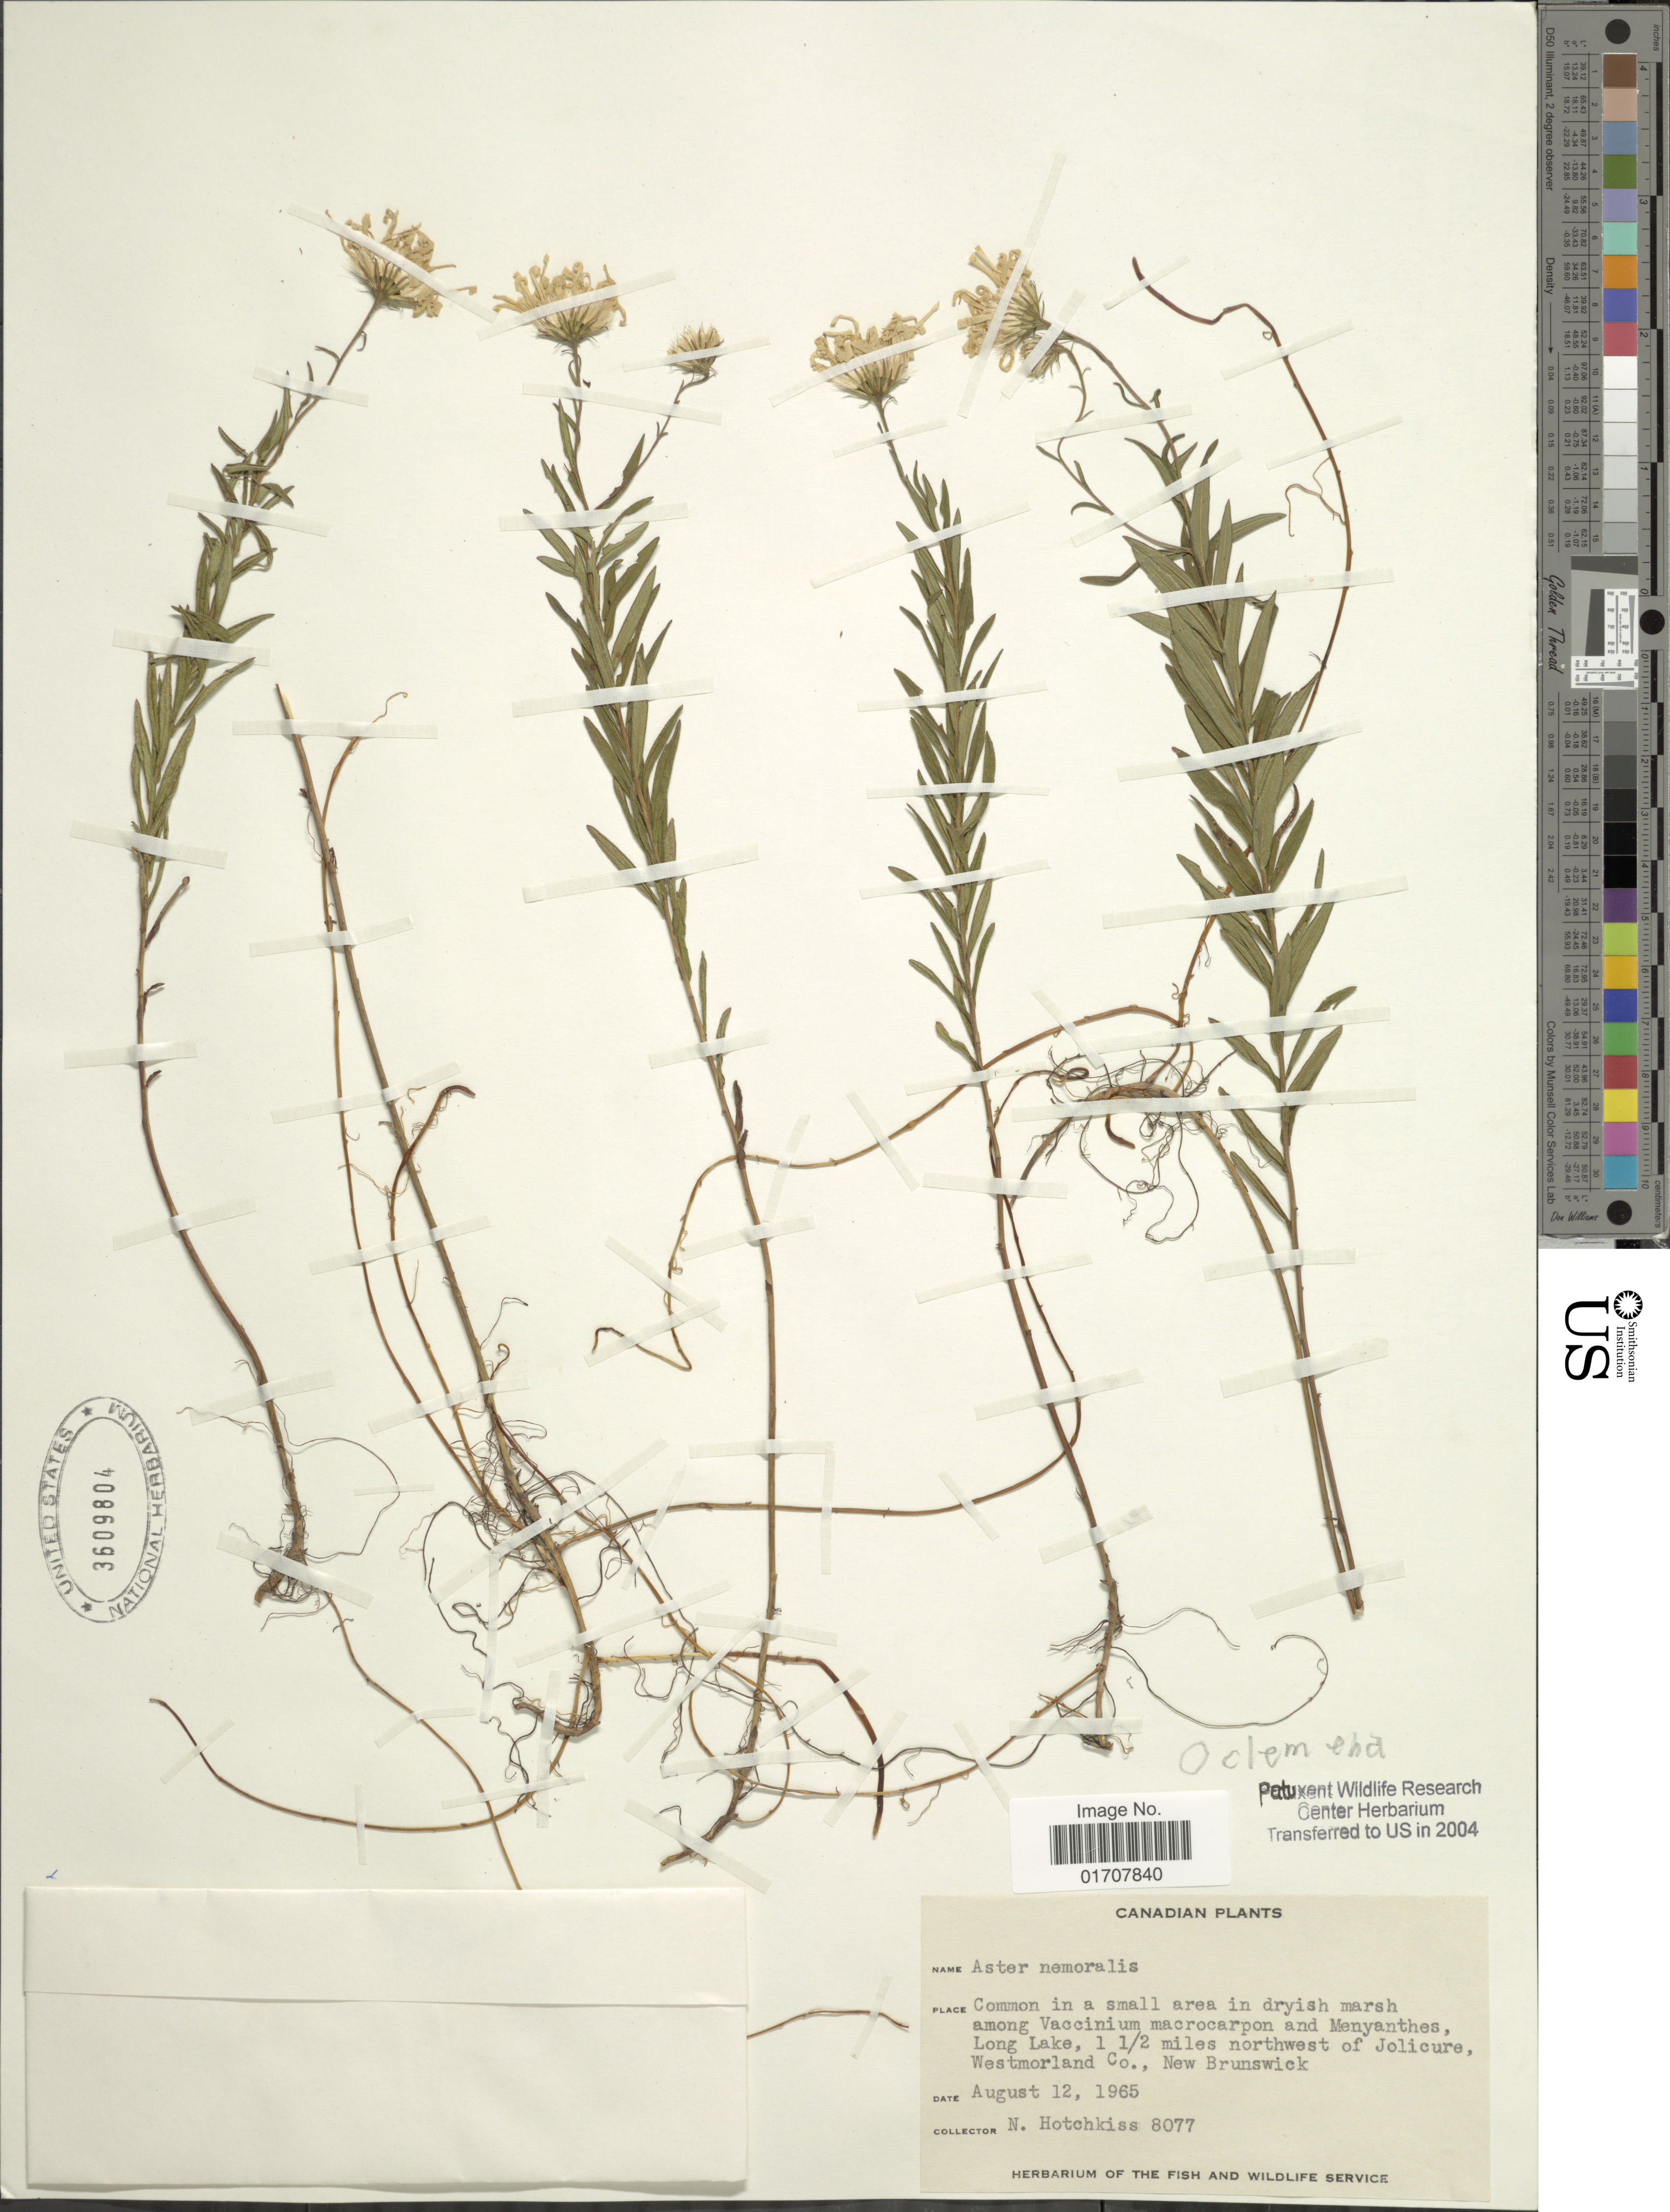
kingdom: Plantae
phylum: Tracheophyta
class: Magnoliopsida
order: Asterales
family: Asteraceae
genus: Oclemena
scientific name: Oclemena nemoralis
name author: (Aiton) Greene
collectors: N. Hotchkiss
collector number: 8077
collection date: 1965-08-12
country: Canada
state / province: New Brunswick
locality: Common in a small area in dryish marsh, among Vaccinium macrocarpon and Menyanthes, Long Lake, 1½ miles northwest of Jolicure, Westmorland Co.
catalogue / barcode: US 3609804